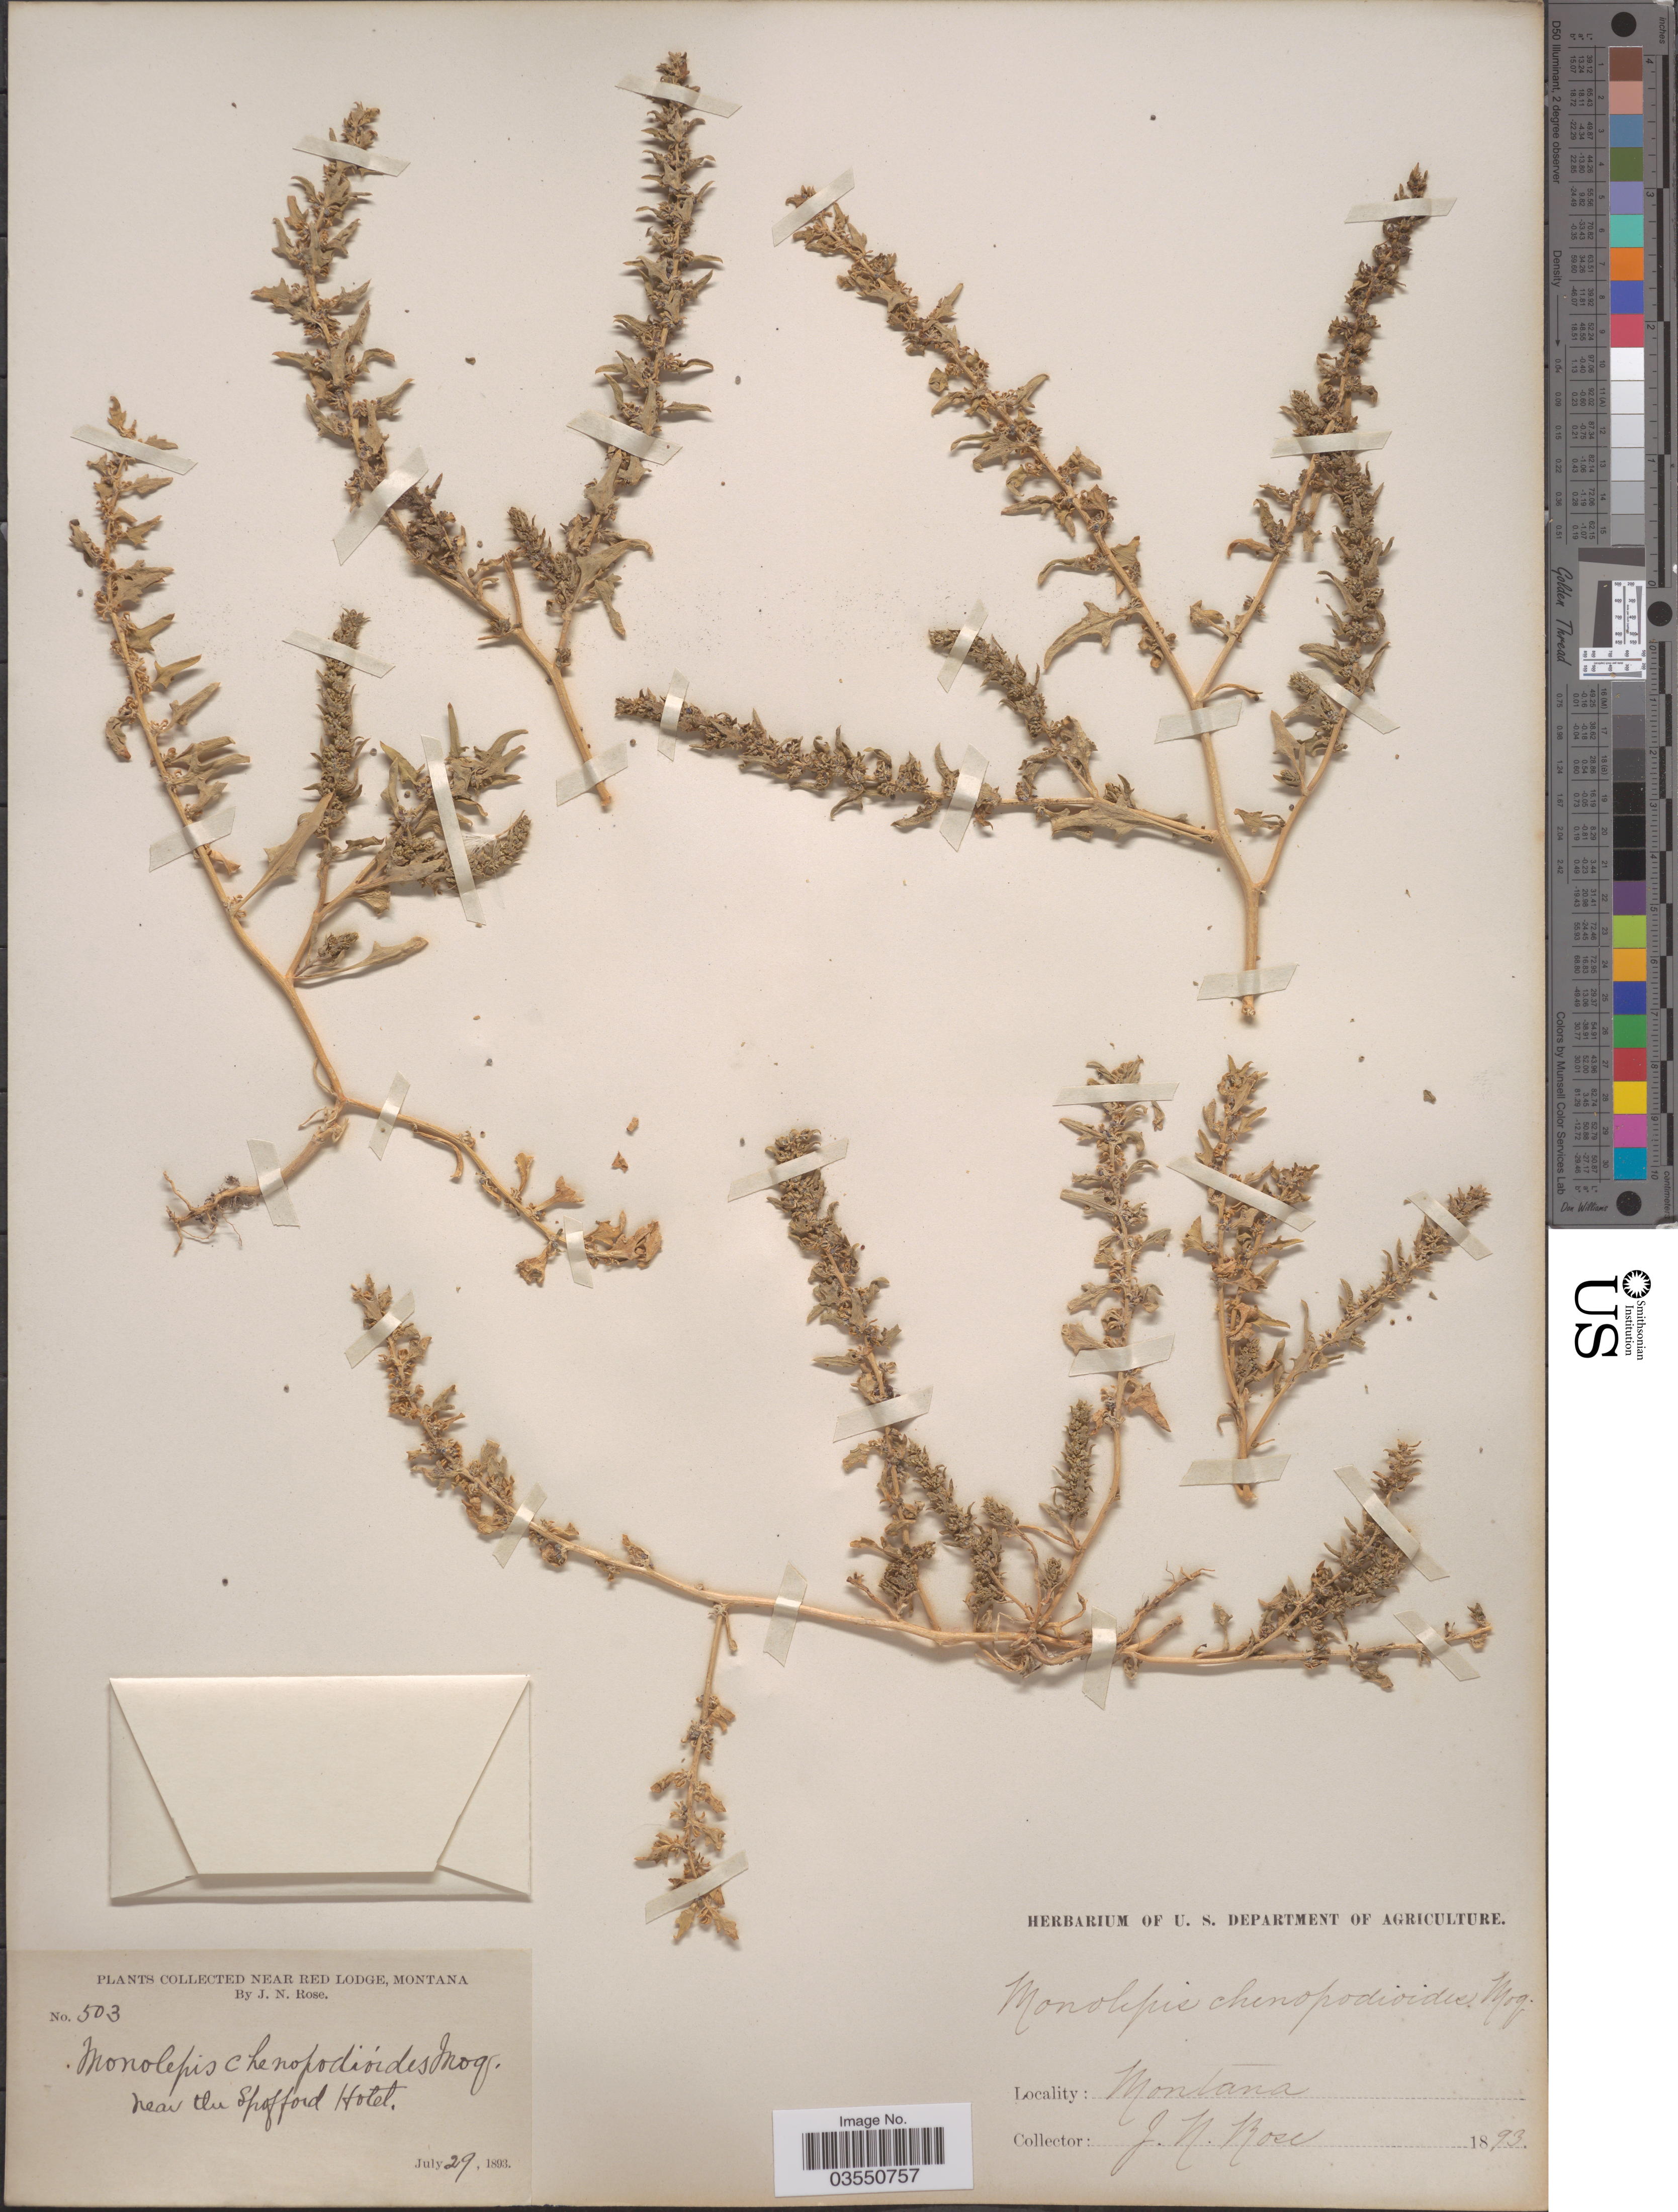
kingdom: Plantae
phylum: Tracheophyta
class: Magnoliopsida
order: Caryophyllales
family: Amaranthaceae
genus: Blitum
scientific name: Blitum nuttallianum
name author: Schult.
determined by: U.S. National Herbarium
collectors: J. N. Rose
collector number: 503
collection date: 1893-07-29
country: United States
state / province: Montana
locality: Near Red Lodge. Near the Spofford Hotel.